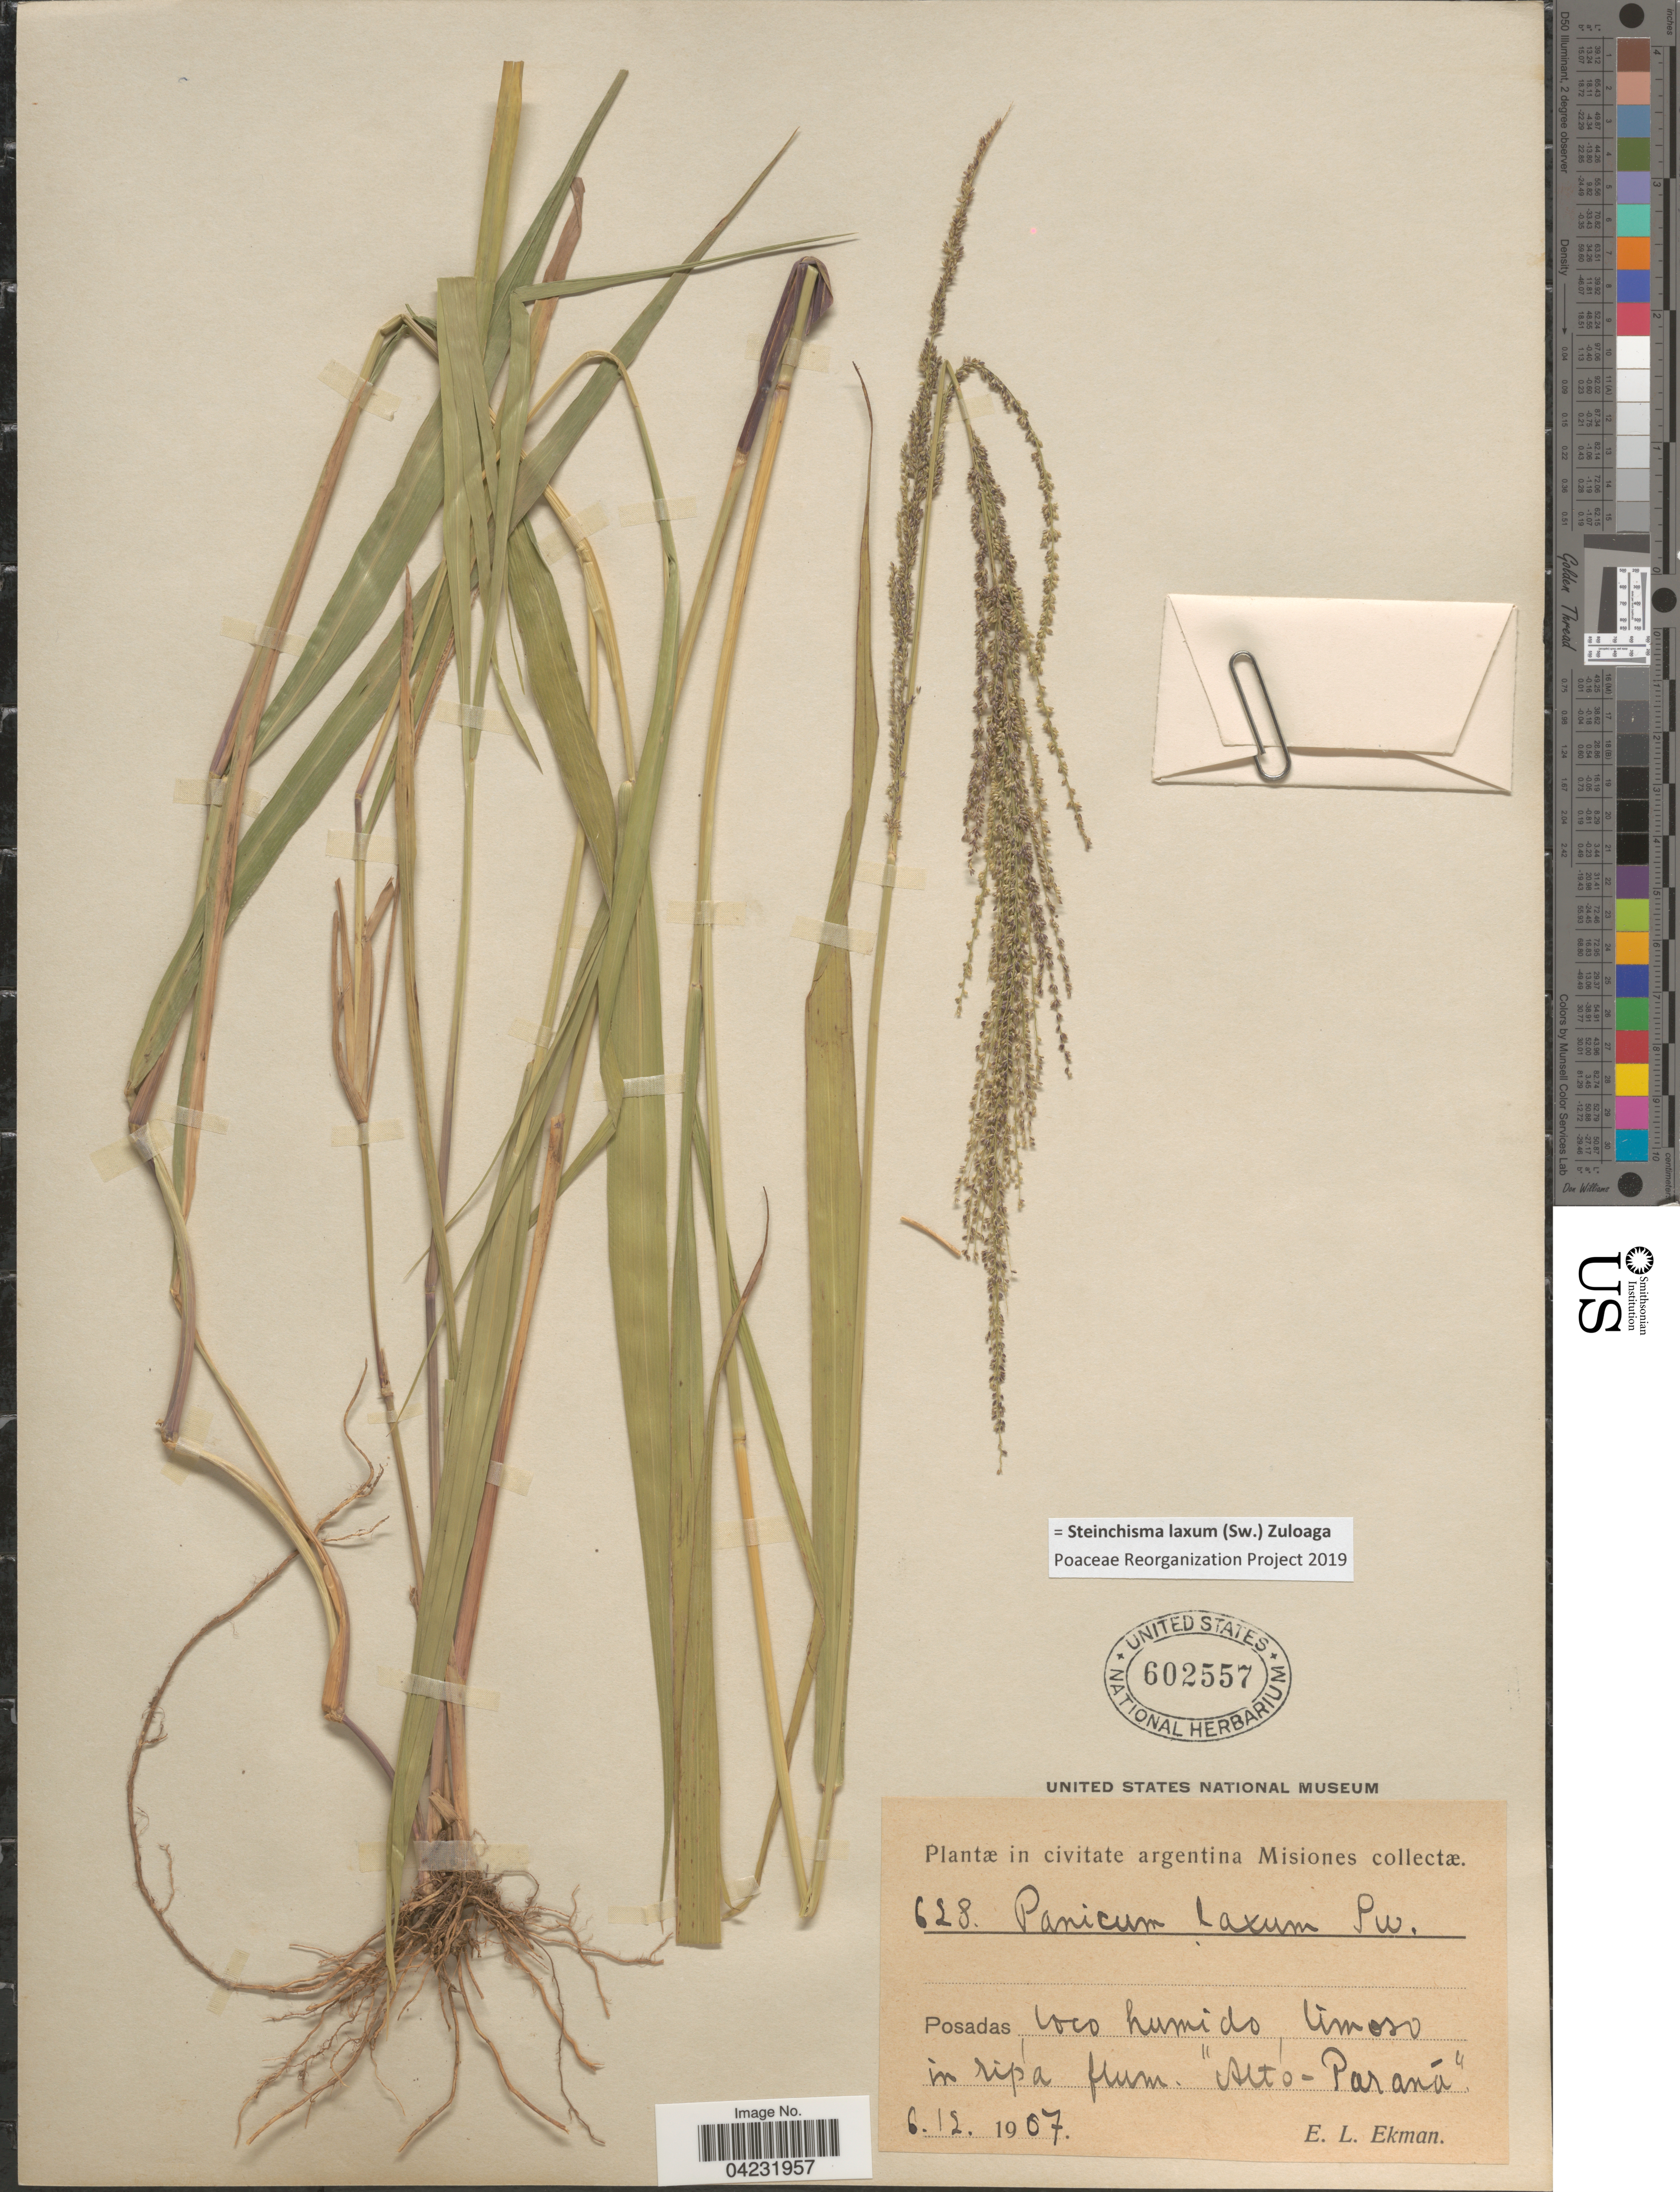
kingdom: Plantae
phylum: Tracheophyta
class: Liliopsida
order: Poales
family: Poaceae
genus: Steinchisma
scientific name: Steinchisma laxum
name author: (Sw.) Zuloaga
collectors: E. L. Ekman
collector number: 628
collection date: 1907-12-06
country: Argentina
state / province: Misiones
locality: Civitate. Posadas, loco humido, Umoso in ripa flum. "Alto-Paraná".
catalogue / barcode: US 602557